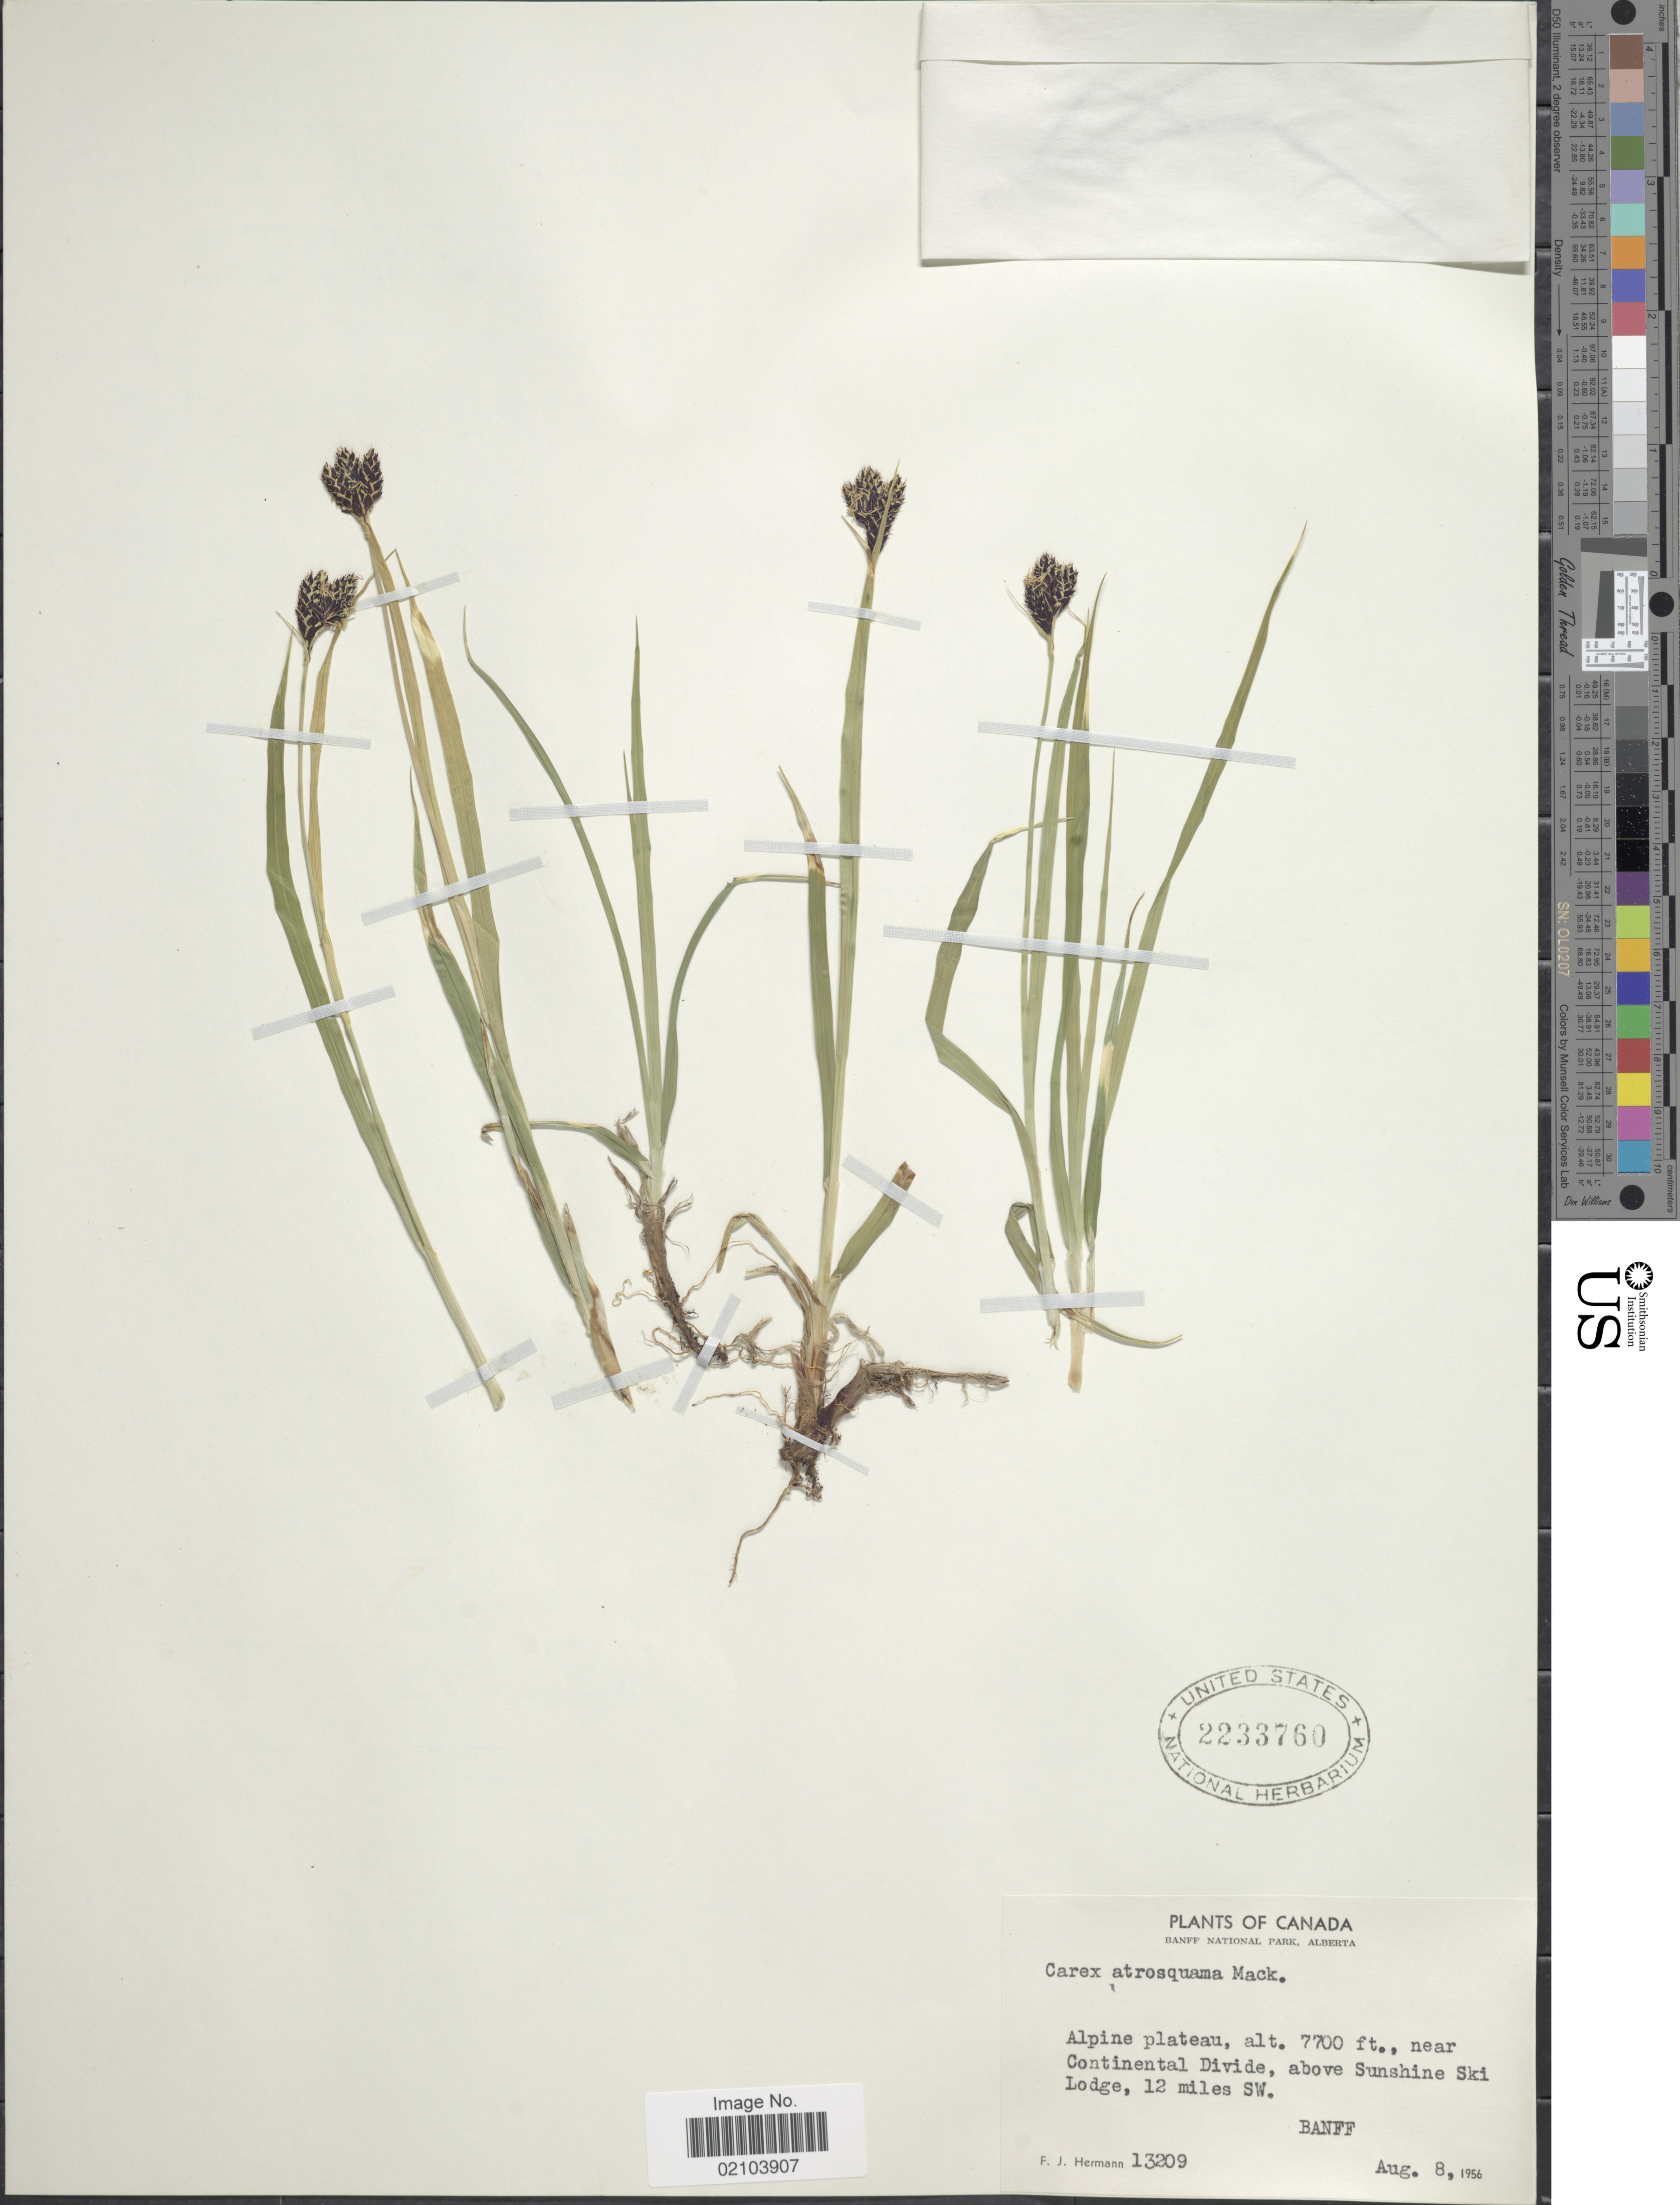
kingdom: Plantae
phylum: Tracheophyta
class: Liliopsida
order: Poales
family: Cyperaceae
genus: Carex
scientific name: Carex atrosquama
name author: Mack.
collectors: F. J. Hermann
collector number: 13209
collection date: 1956-08-08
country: Canada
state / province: Alberta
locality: Near Continental Divide, above Sunshine Ski Lodge, 12 miles SW. Banff. Banff National Park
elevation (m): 2347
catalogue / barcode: US 2233760